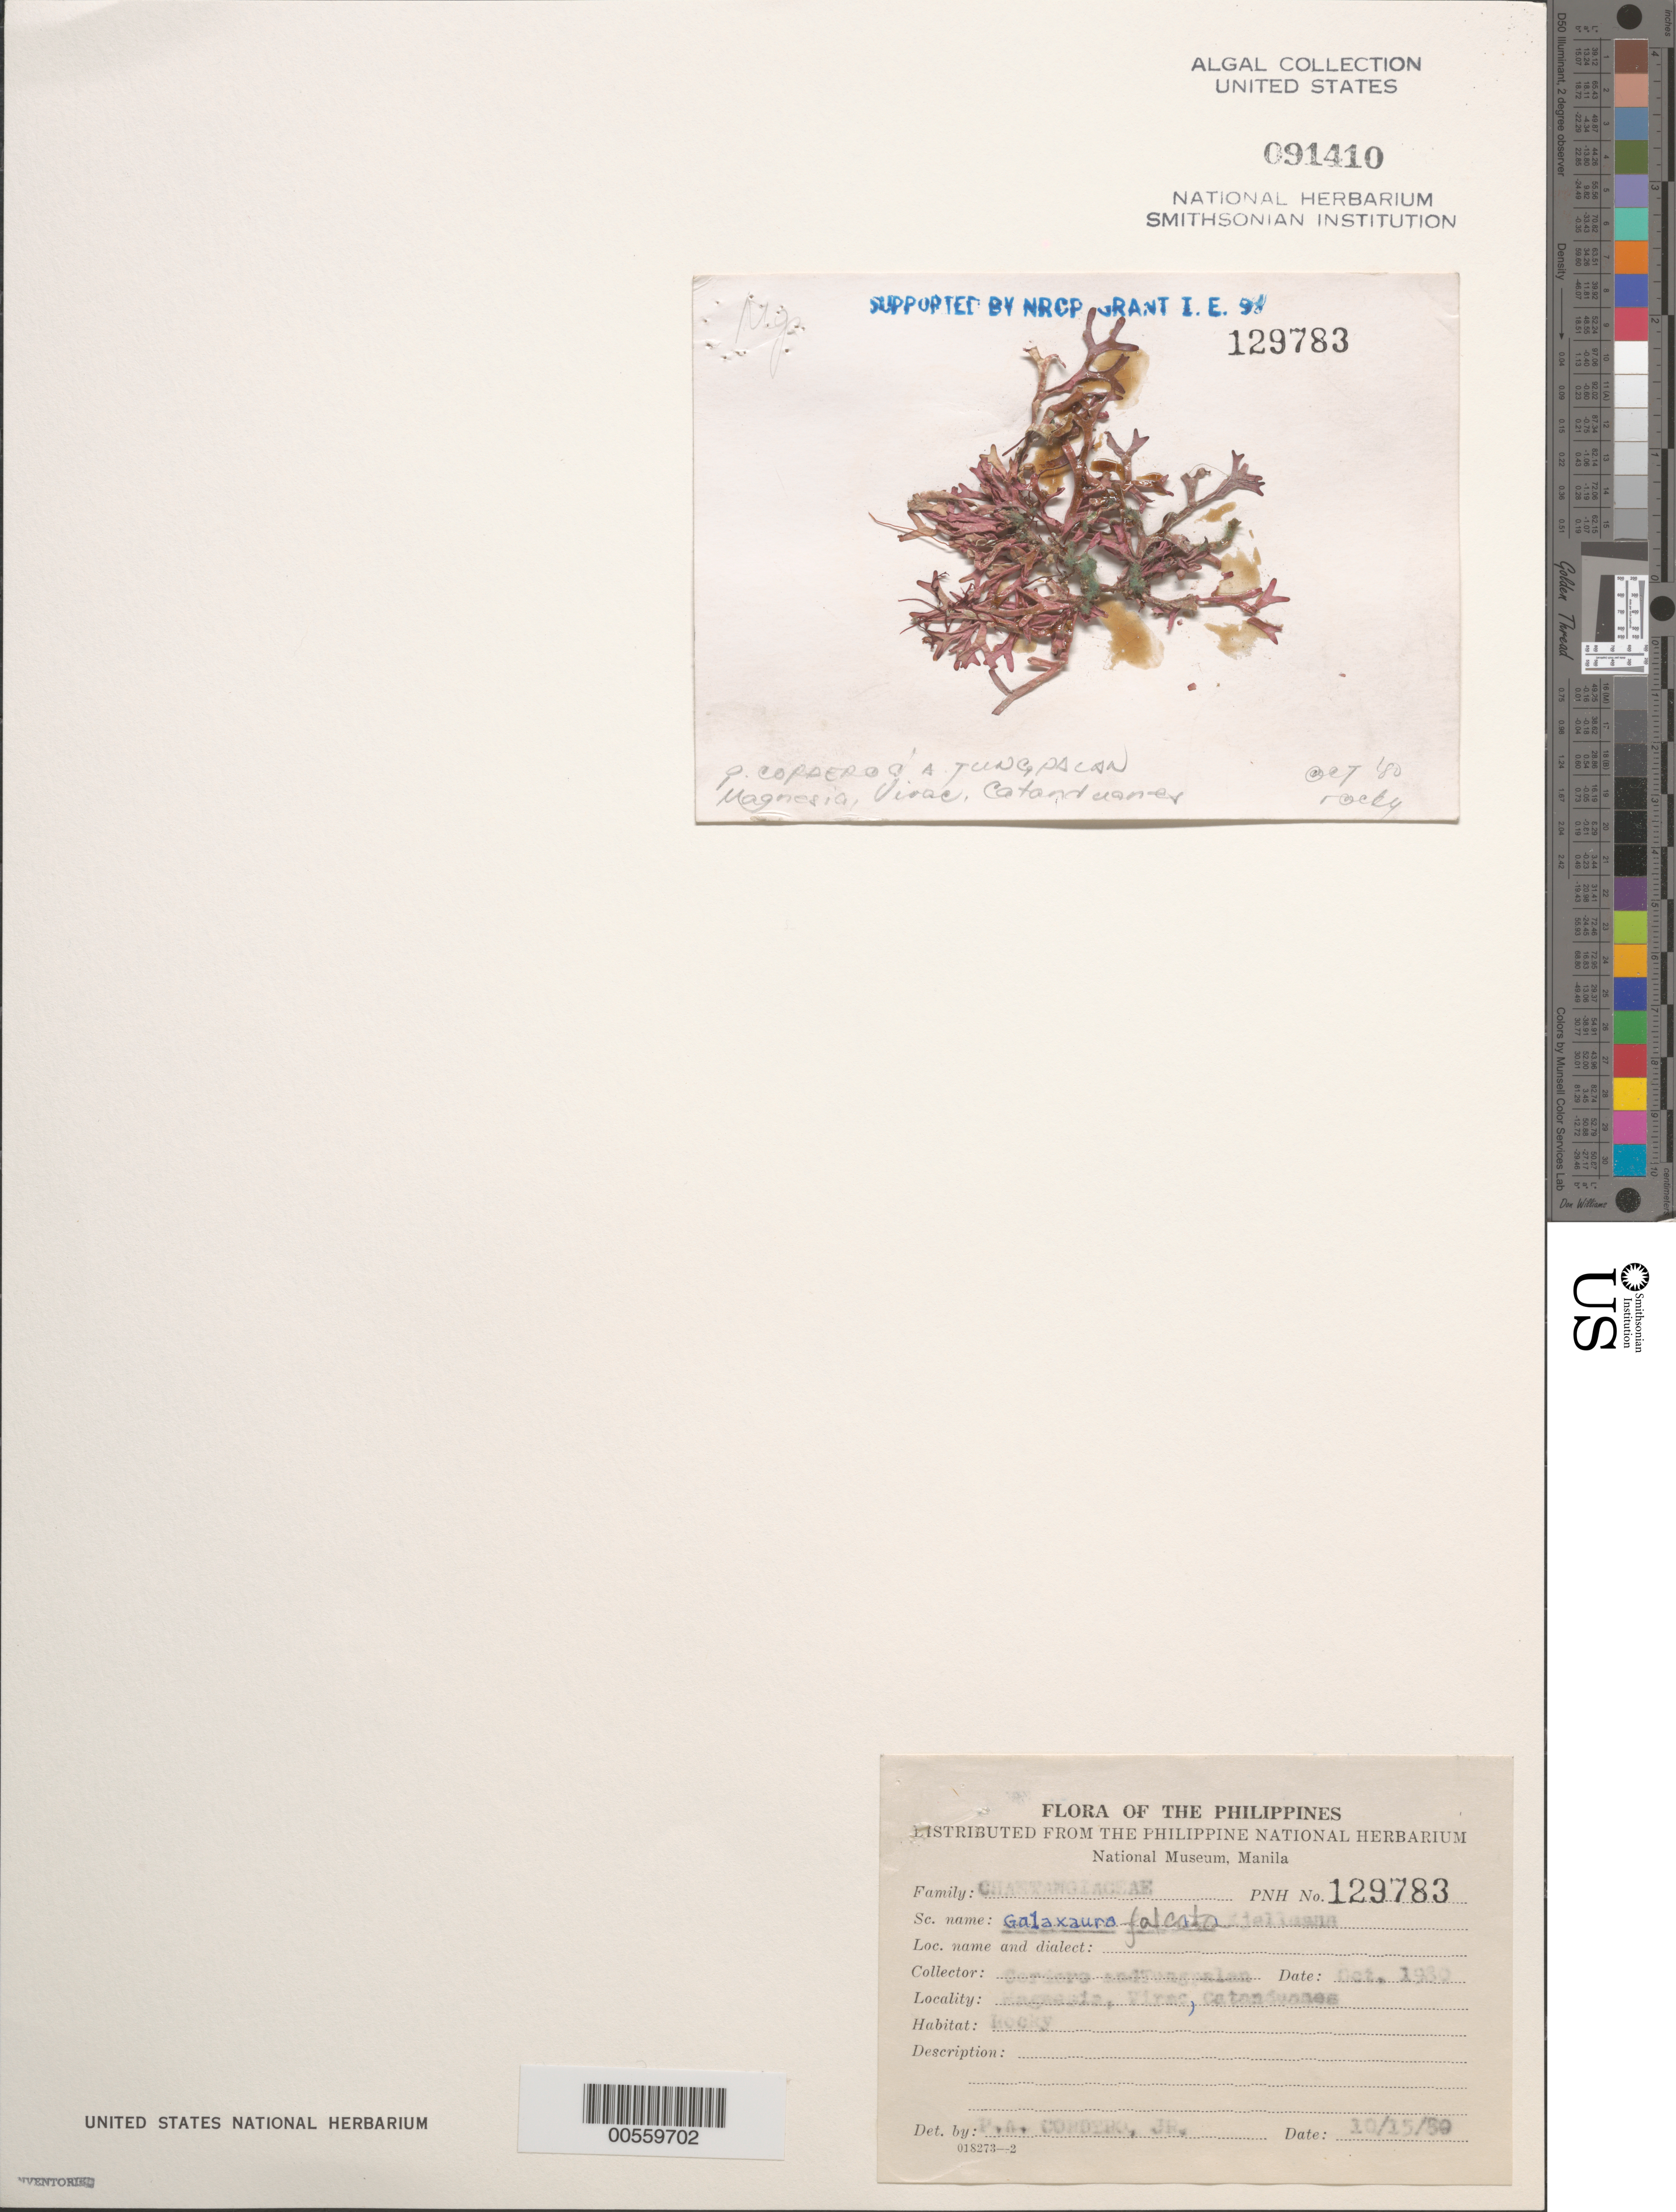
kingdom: Plantae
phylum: Rhodophyta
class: Florideophyceae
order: Nemaliales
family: Galaxauraceae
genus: Dichotomaria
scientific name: Dichotomaria falcata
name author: (Kjellm.) A. Kurihara & Masuda in A. Kurihara et al.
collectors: P. A. Cordero & A. Tungpalan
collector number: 129783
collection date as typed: Oct 1980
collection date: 1980-10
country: Philippines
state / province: Bicol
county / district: Catanduanes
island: Catanduanes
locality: Magnesia, Virac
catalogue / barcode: US 91410